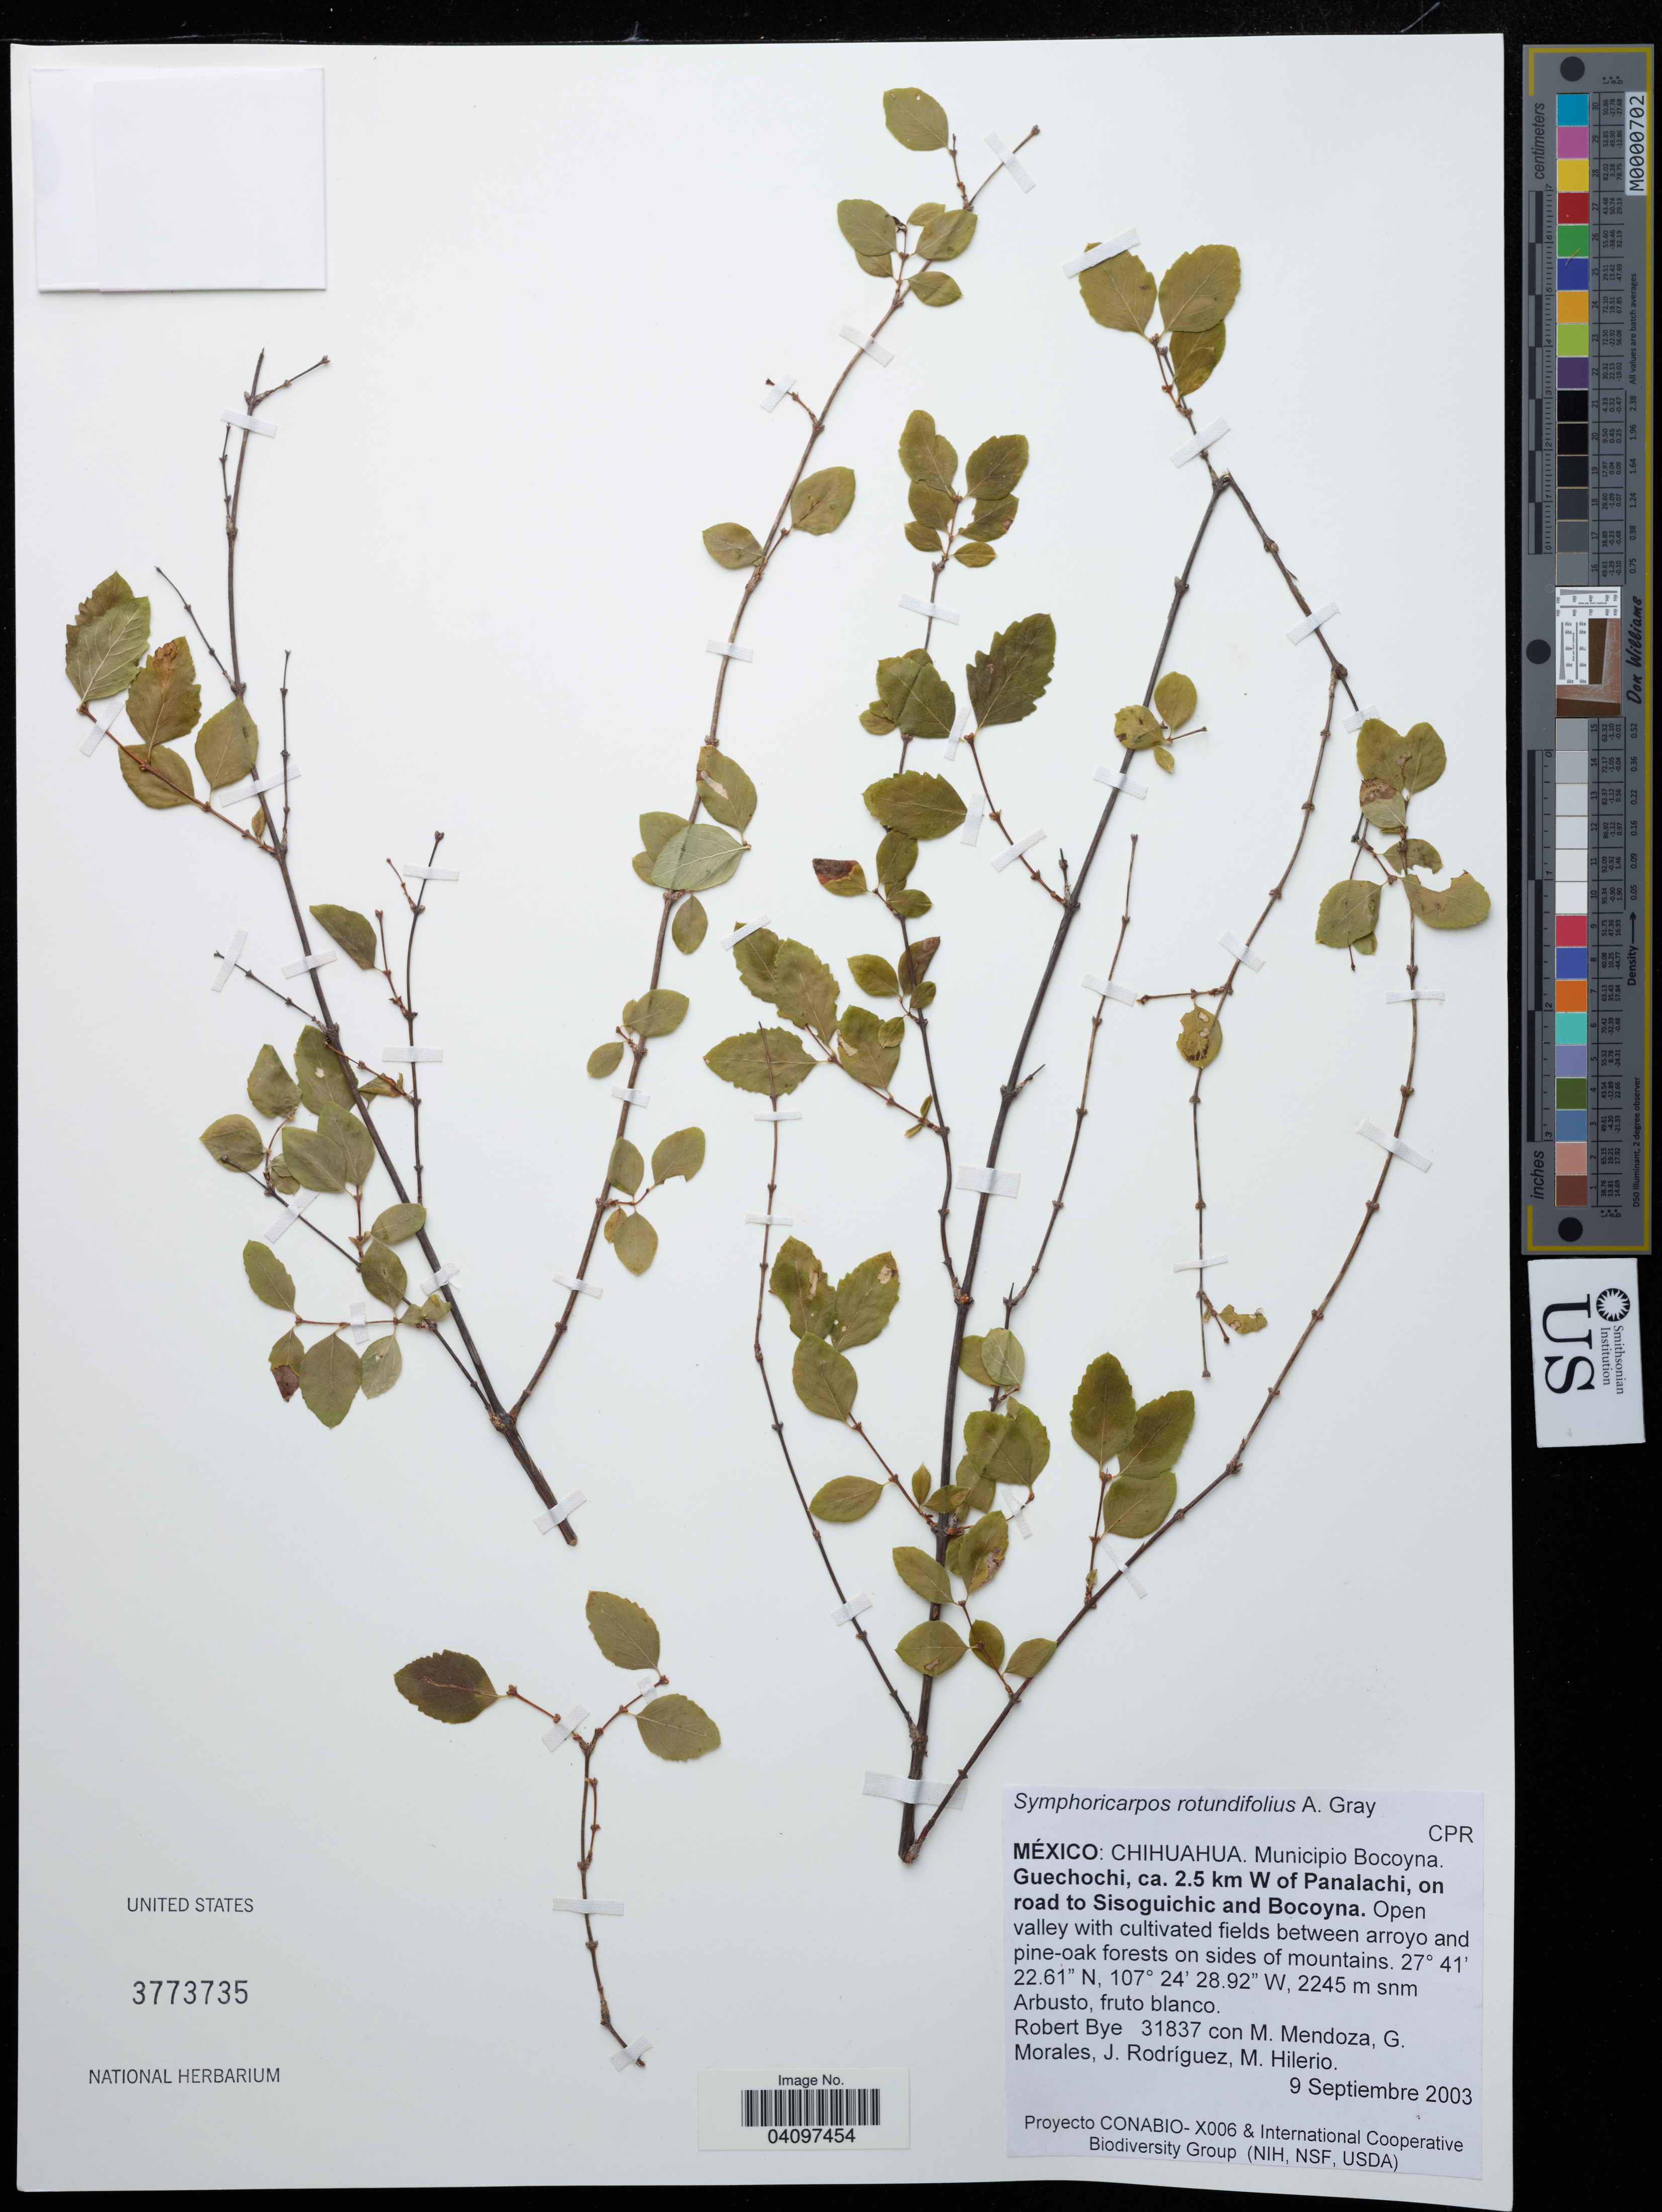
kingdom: Plantae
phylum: Tracheophyta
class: Magnoliopsida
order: Dipsacales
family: Caprifoliaceae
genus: Symphoricarpos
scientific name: Symphoricarpos rotundifolius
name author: A. Gray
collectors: R. Bye, M. Mendoza Garcia, Morales & J. Rodríguez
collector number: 31837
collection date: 2003-09-09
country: Mexico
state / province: Chihuahua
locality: CHIHUAHUA. Municipio Bocoyna. Guechochi, ca. 2.5 km W of Panalachi, on road to Sisoguichic and Bocoyna. Open valley with cultivated fields between arroyo and pine-oak forests on sides of mountains.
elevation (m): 2245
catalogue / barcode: US 3773735